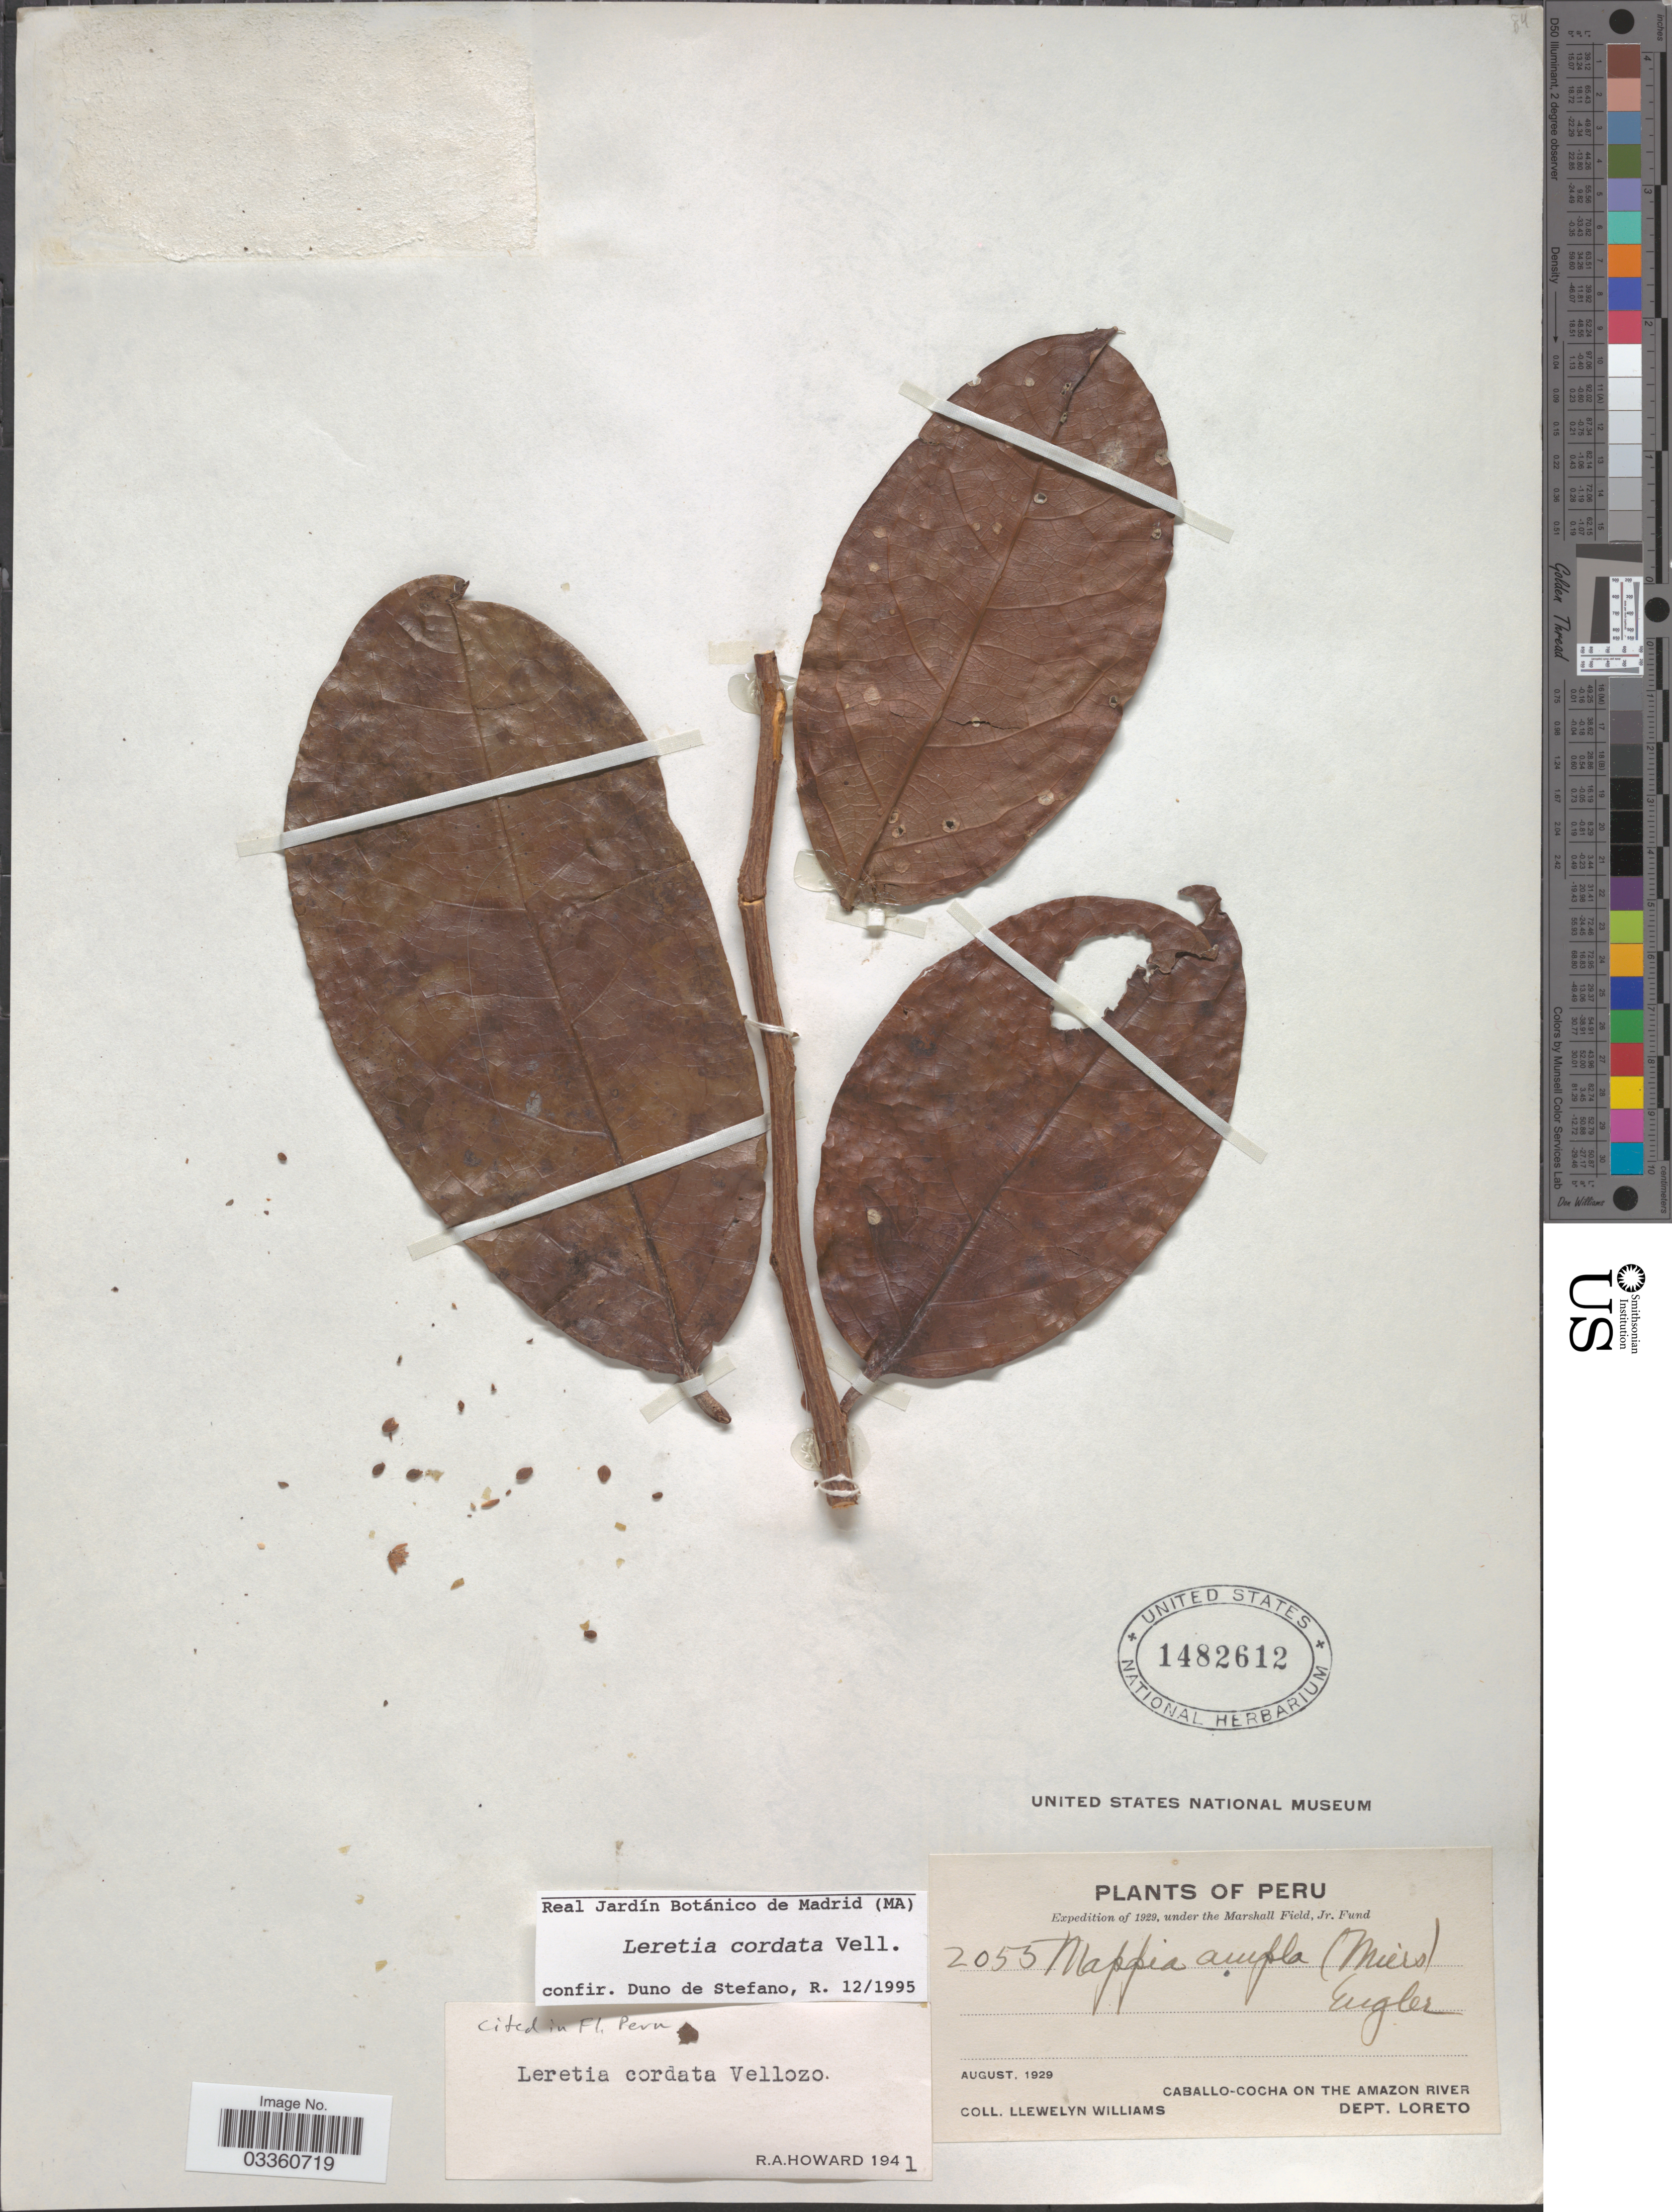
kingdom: Plantae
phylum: Tracheophyta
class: Magnoliopsida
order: Icacinales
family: Icacinaceae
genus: Leretia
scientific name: Leretia cordata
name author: Vell.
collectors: Ll. Williams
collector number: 2055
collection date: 1929-08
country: Peru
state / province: Loreto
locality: Caballo-Cocha on the Amazon River, Dept. Loreto.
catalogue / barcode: US 1482612